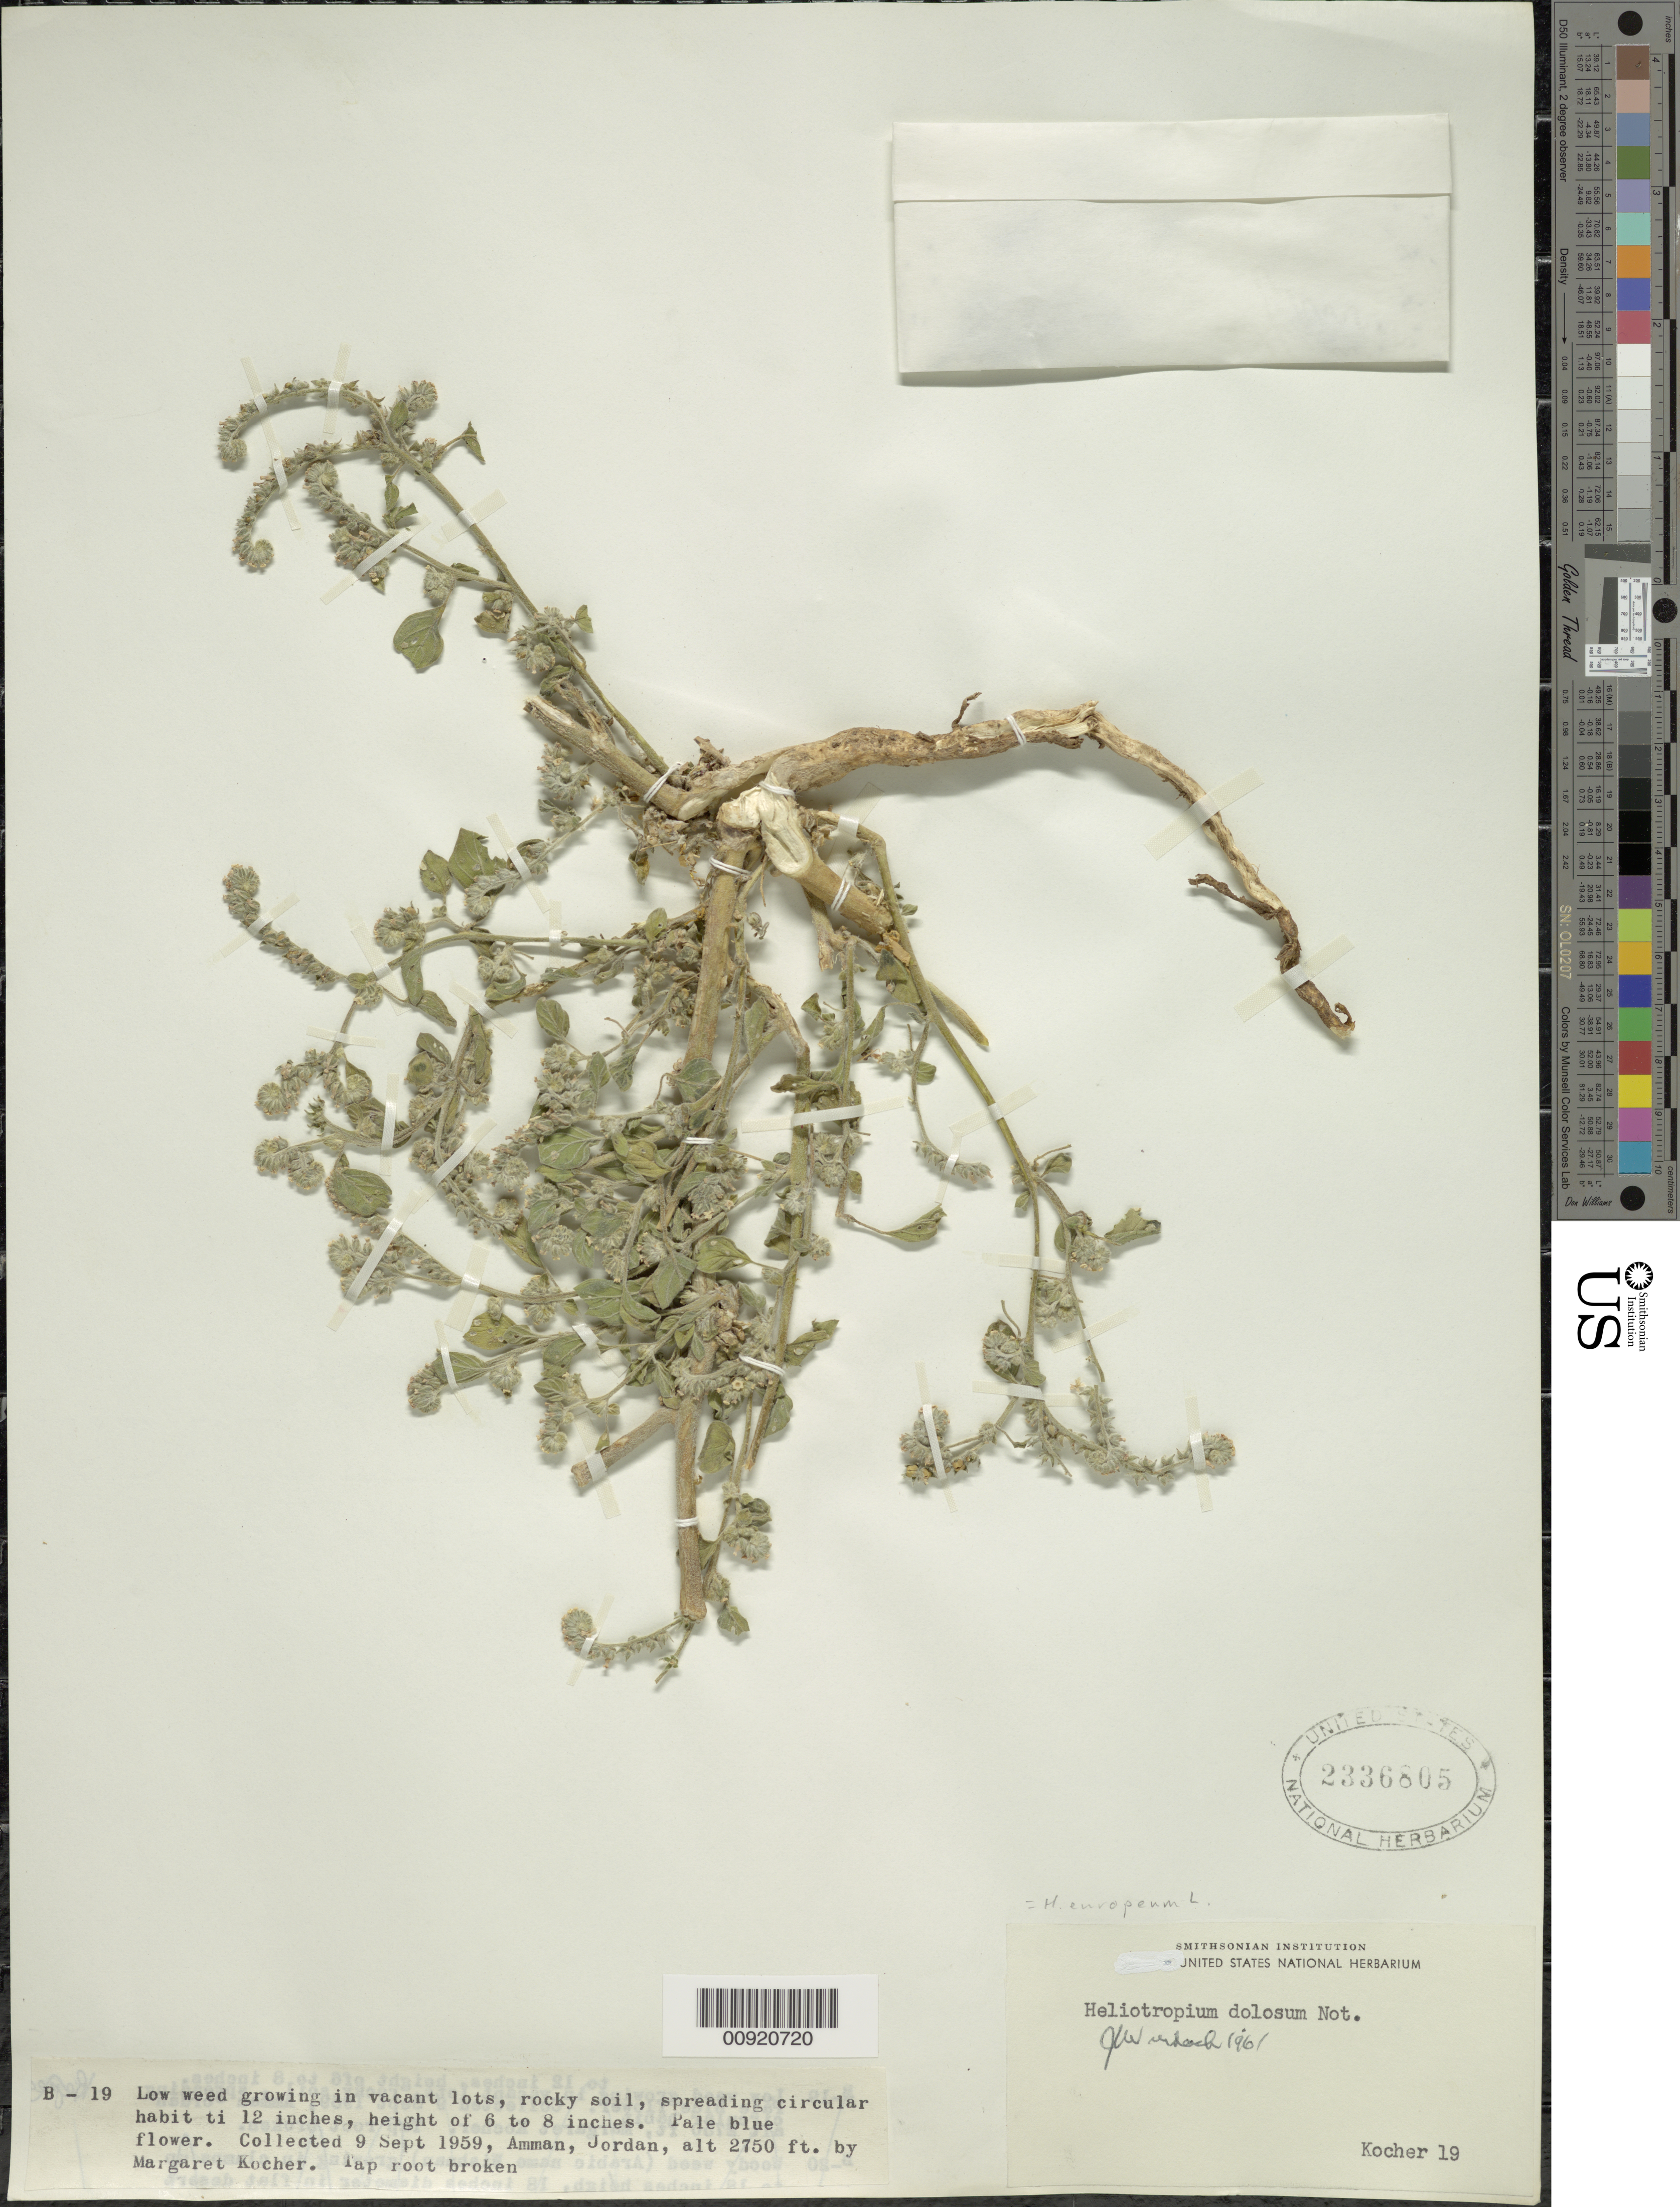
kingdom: Plantae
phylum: Tracheophyta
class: Magnoliopsida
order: Boraginales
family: Heliotropiaceae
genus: Heliotropium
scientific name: Heliotropium europaeum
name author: L.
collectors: M. Kocher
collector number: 19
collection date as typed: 09 Sep 1959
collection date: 1959-09-09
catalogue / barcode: US 2336805